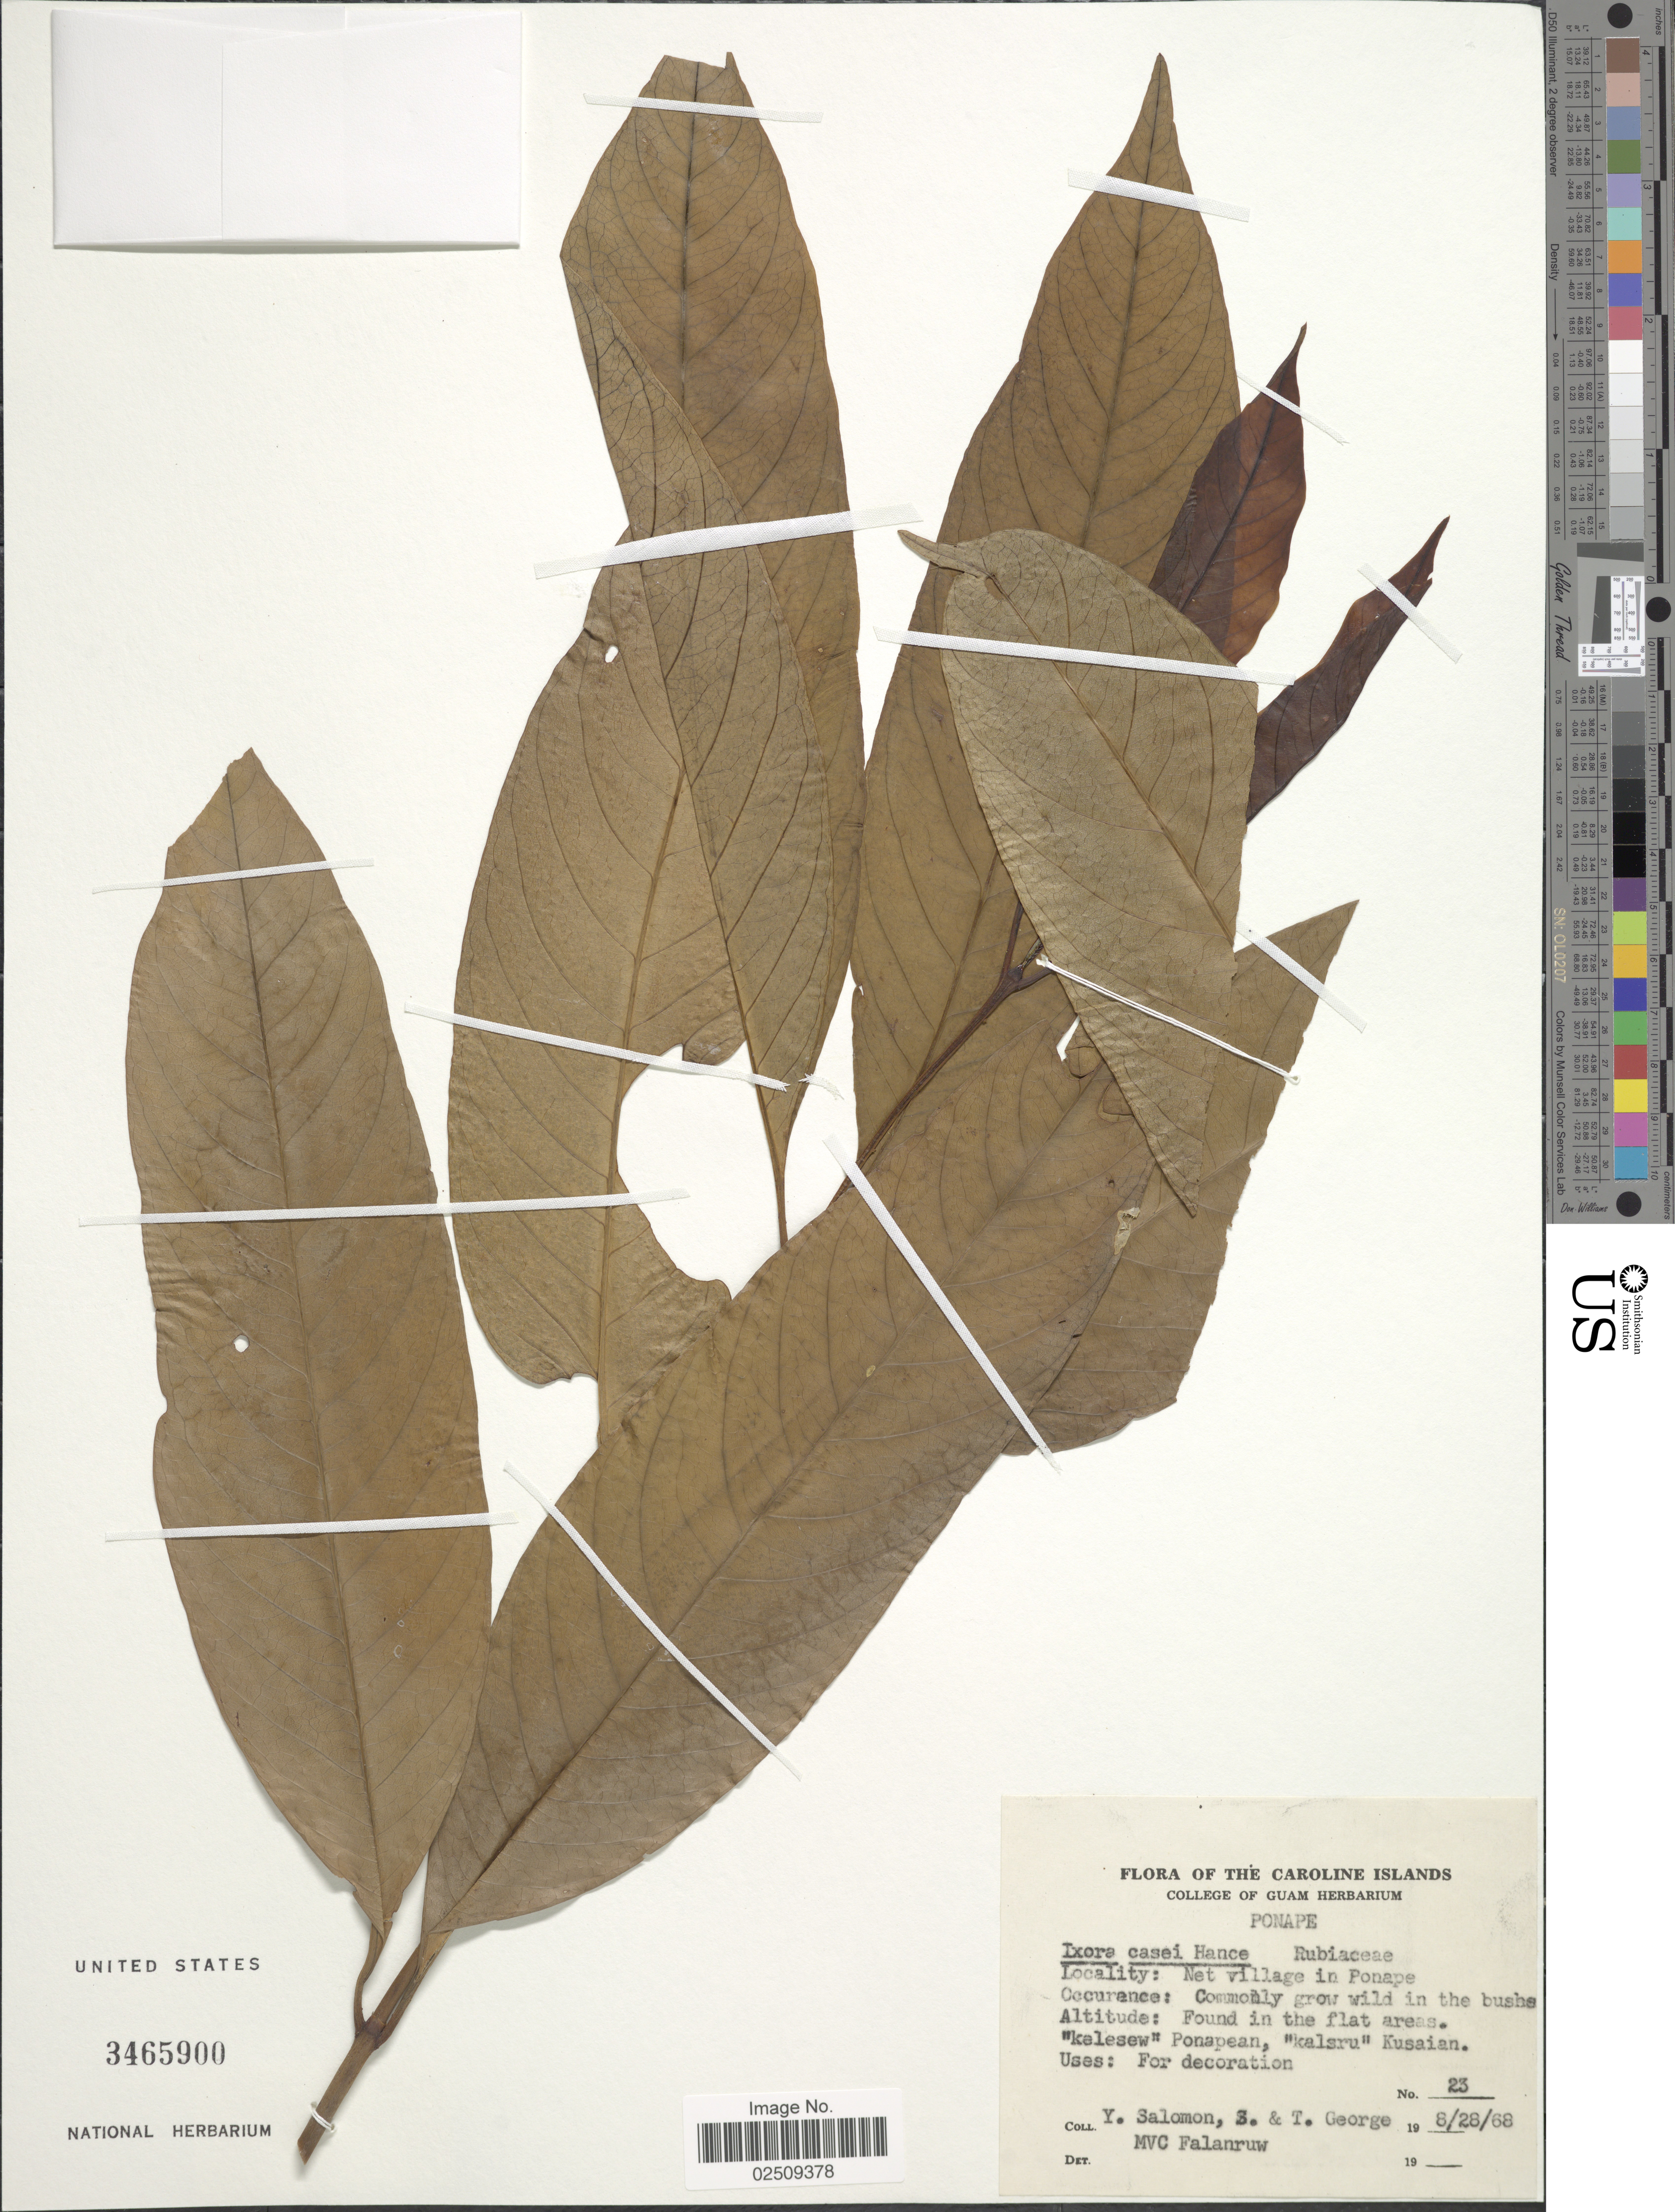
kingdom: Plantae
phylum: Tracheophyta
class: Magnoliopsida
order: Gentianales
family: Rubiaceae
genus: Ixora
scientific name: Ixora casei var. casei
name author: Hance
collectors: Y. Salomon, S. George & T. George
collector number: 23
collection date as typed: Transcribed d/m/y: 28/8/68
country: Micronesia, Federated States of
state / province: Pohnpei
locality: Caroline Islands. Ponape. Net village in Ponape.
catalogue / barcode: US 3465900